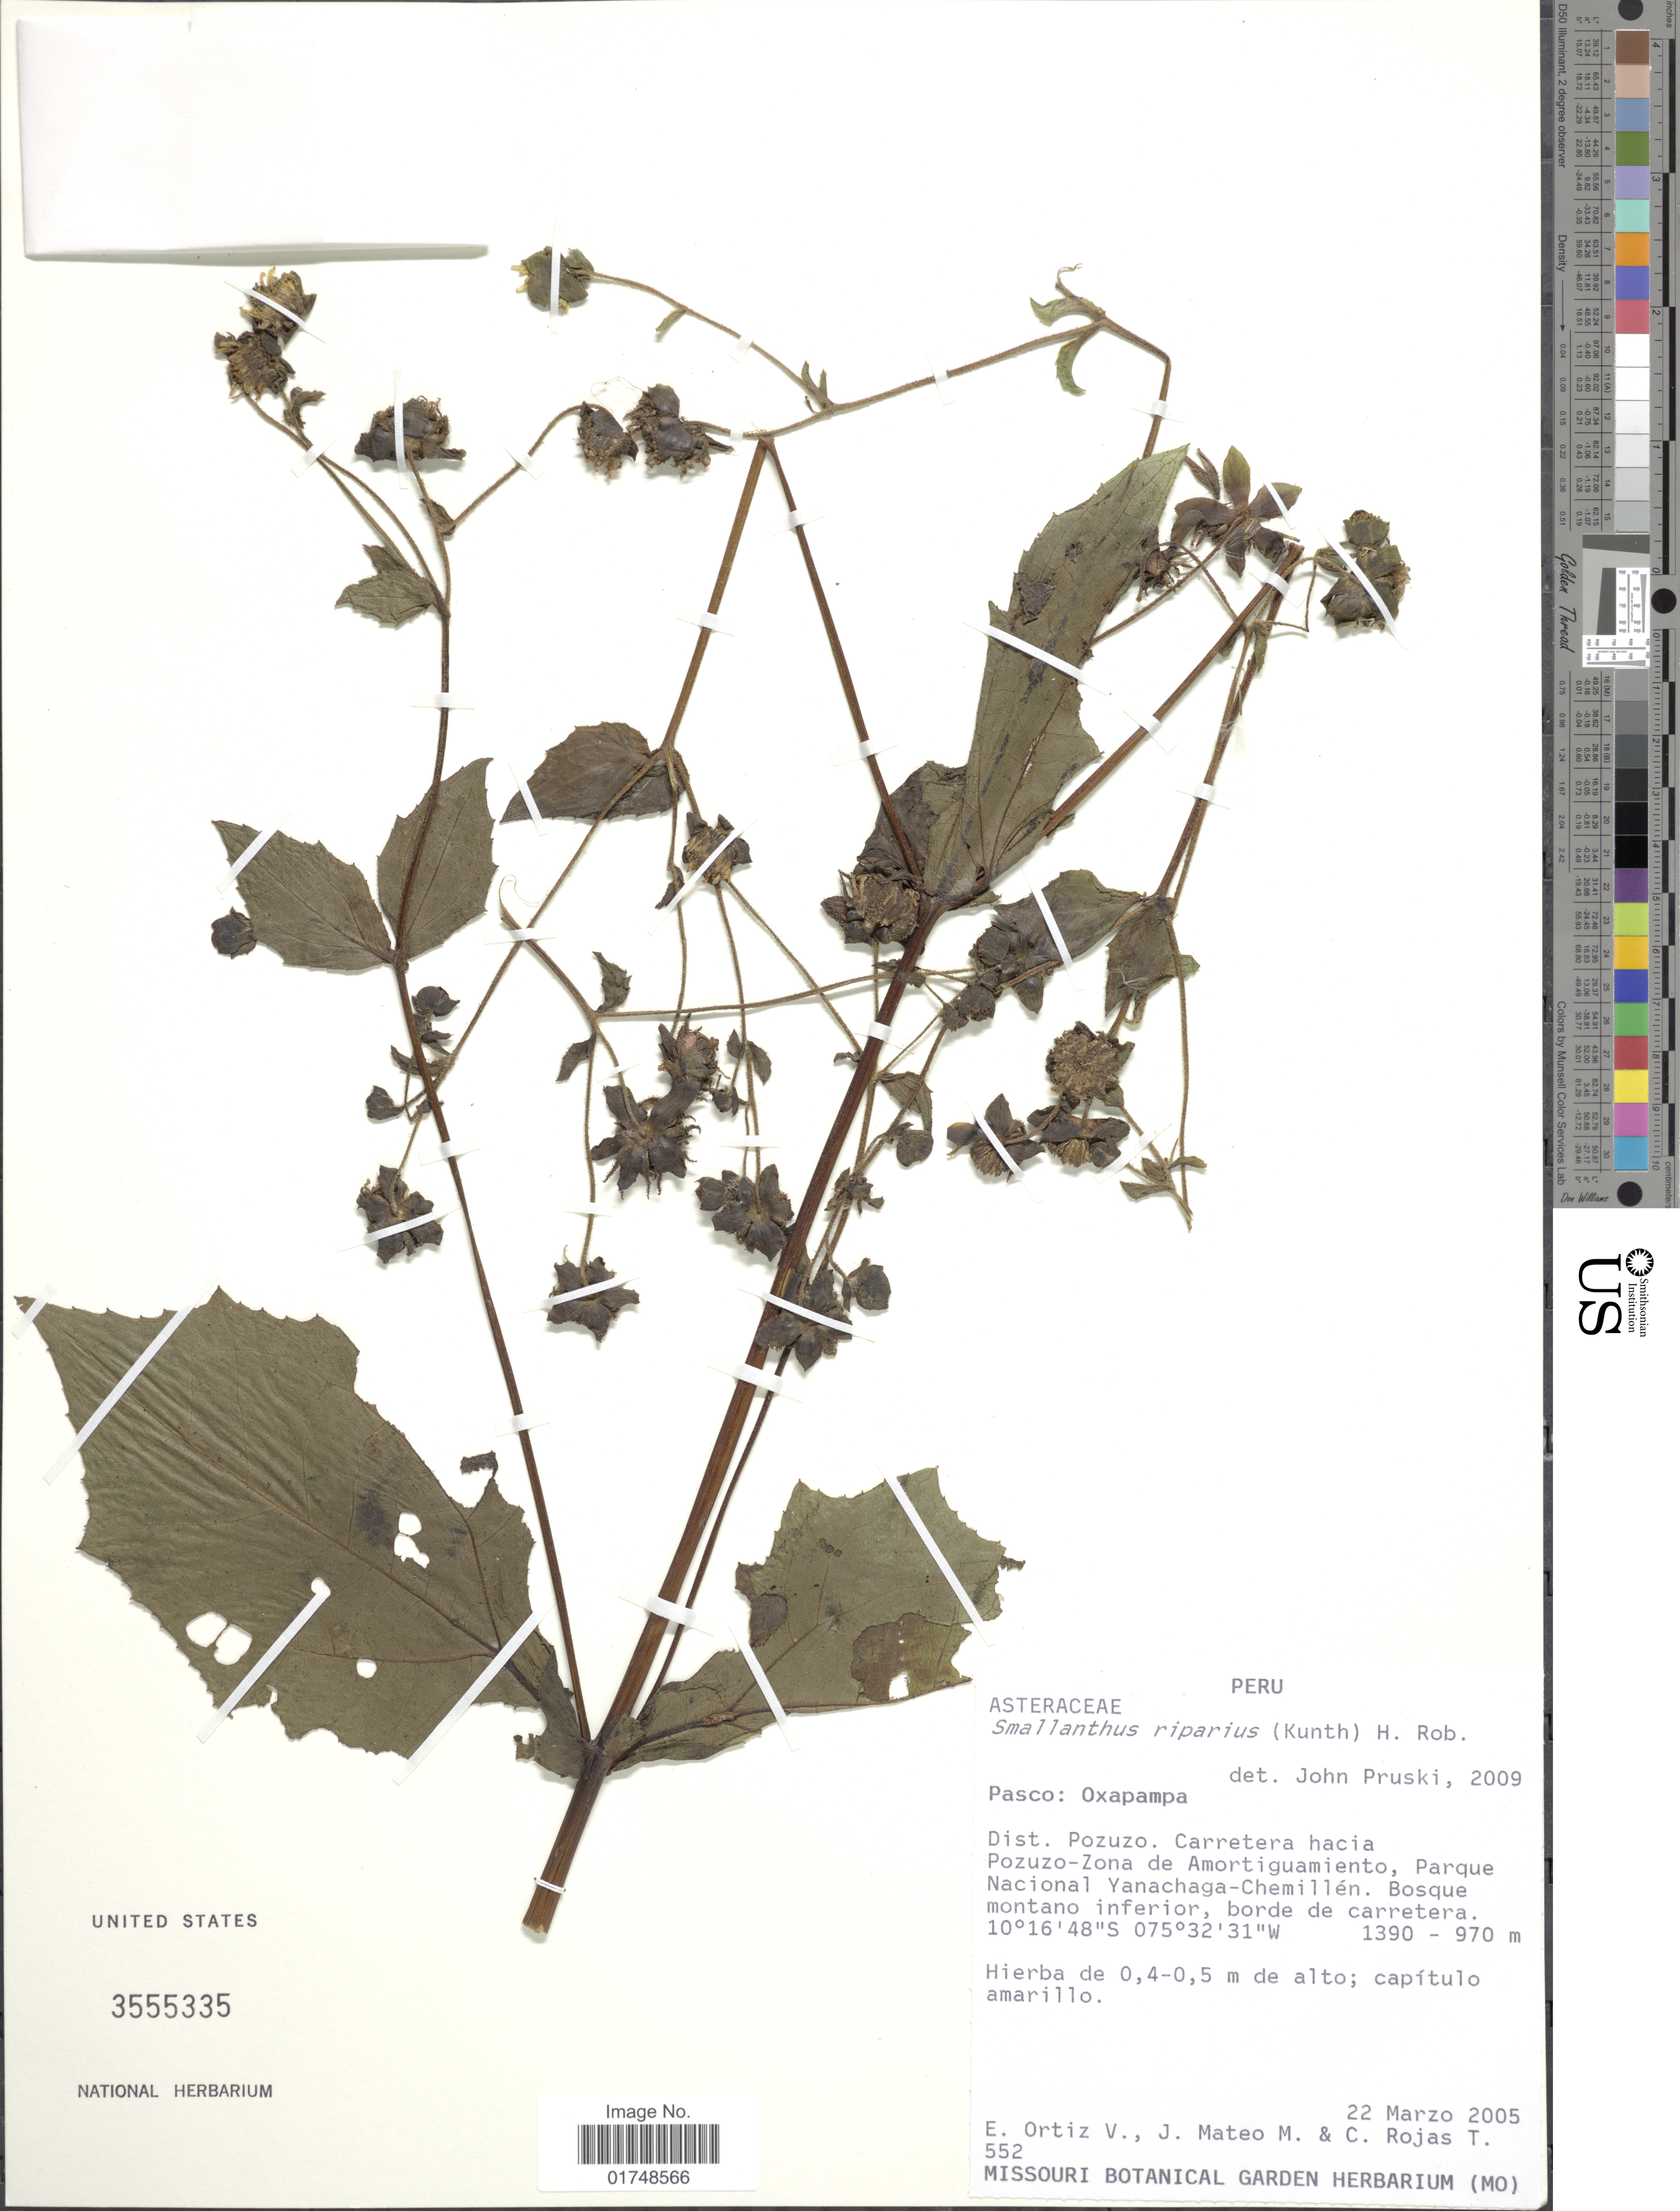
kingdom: Plantae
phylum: Tracheophyta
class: Magnoliopsida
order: Asterales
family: Asteraceae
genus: Smallanthus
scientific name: Smallanthus riparius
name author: (Kunth) H. Rob.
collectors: E. Ortiz V., J. Mateo M. & C. Rojas T.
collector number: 552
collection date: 2005-03-22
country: Peru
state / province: Pasco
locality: Pasco: Oxapampa. Dist. Pozuzo Carretera hacia Pozuizo-Zona de Amortiguamiento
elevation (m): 970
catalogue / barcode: US 3555335